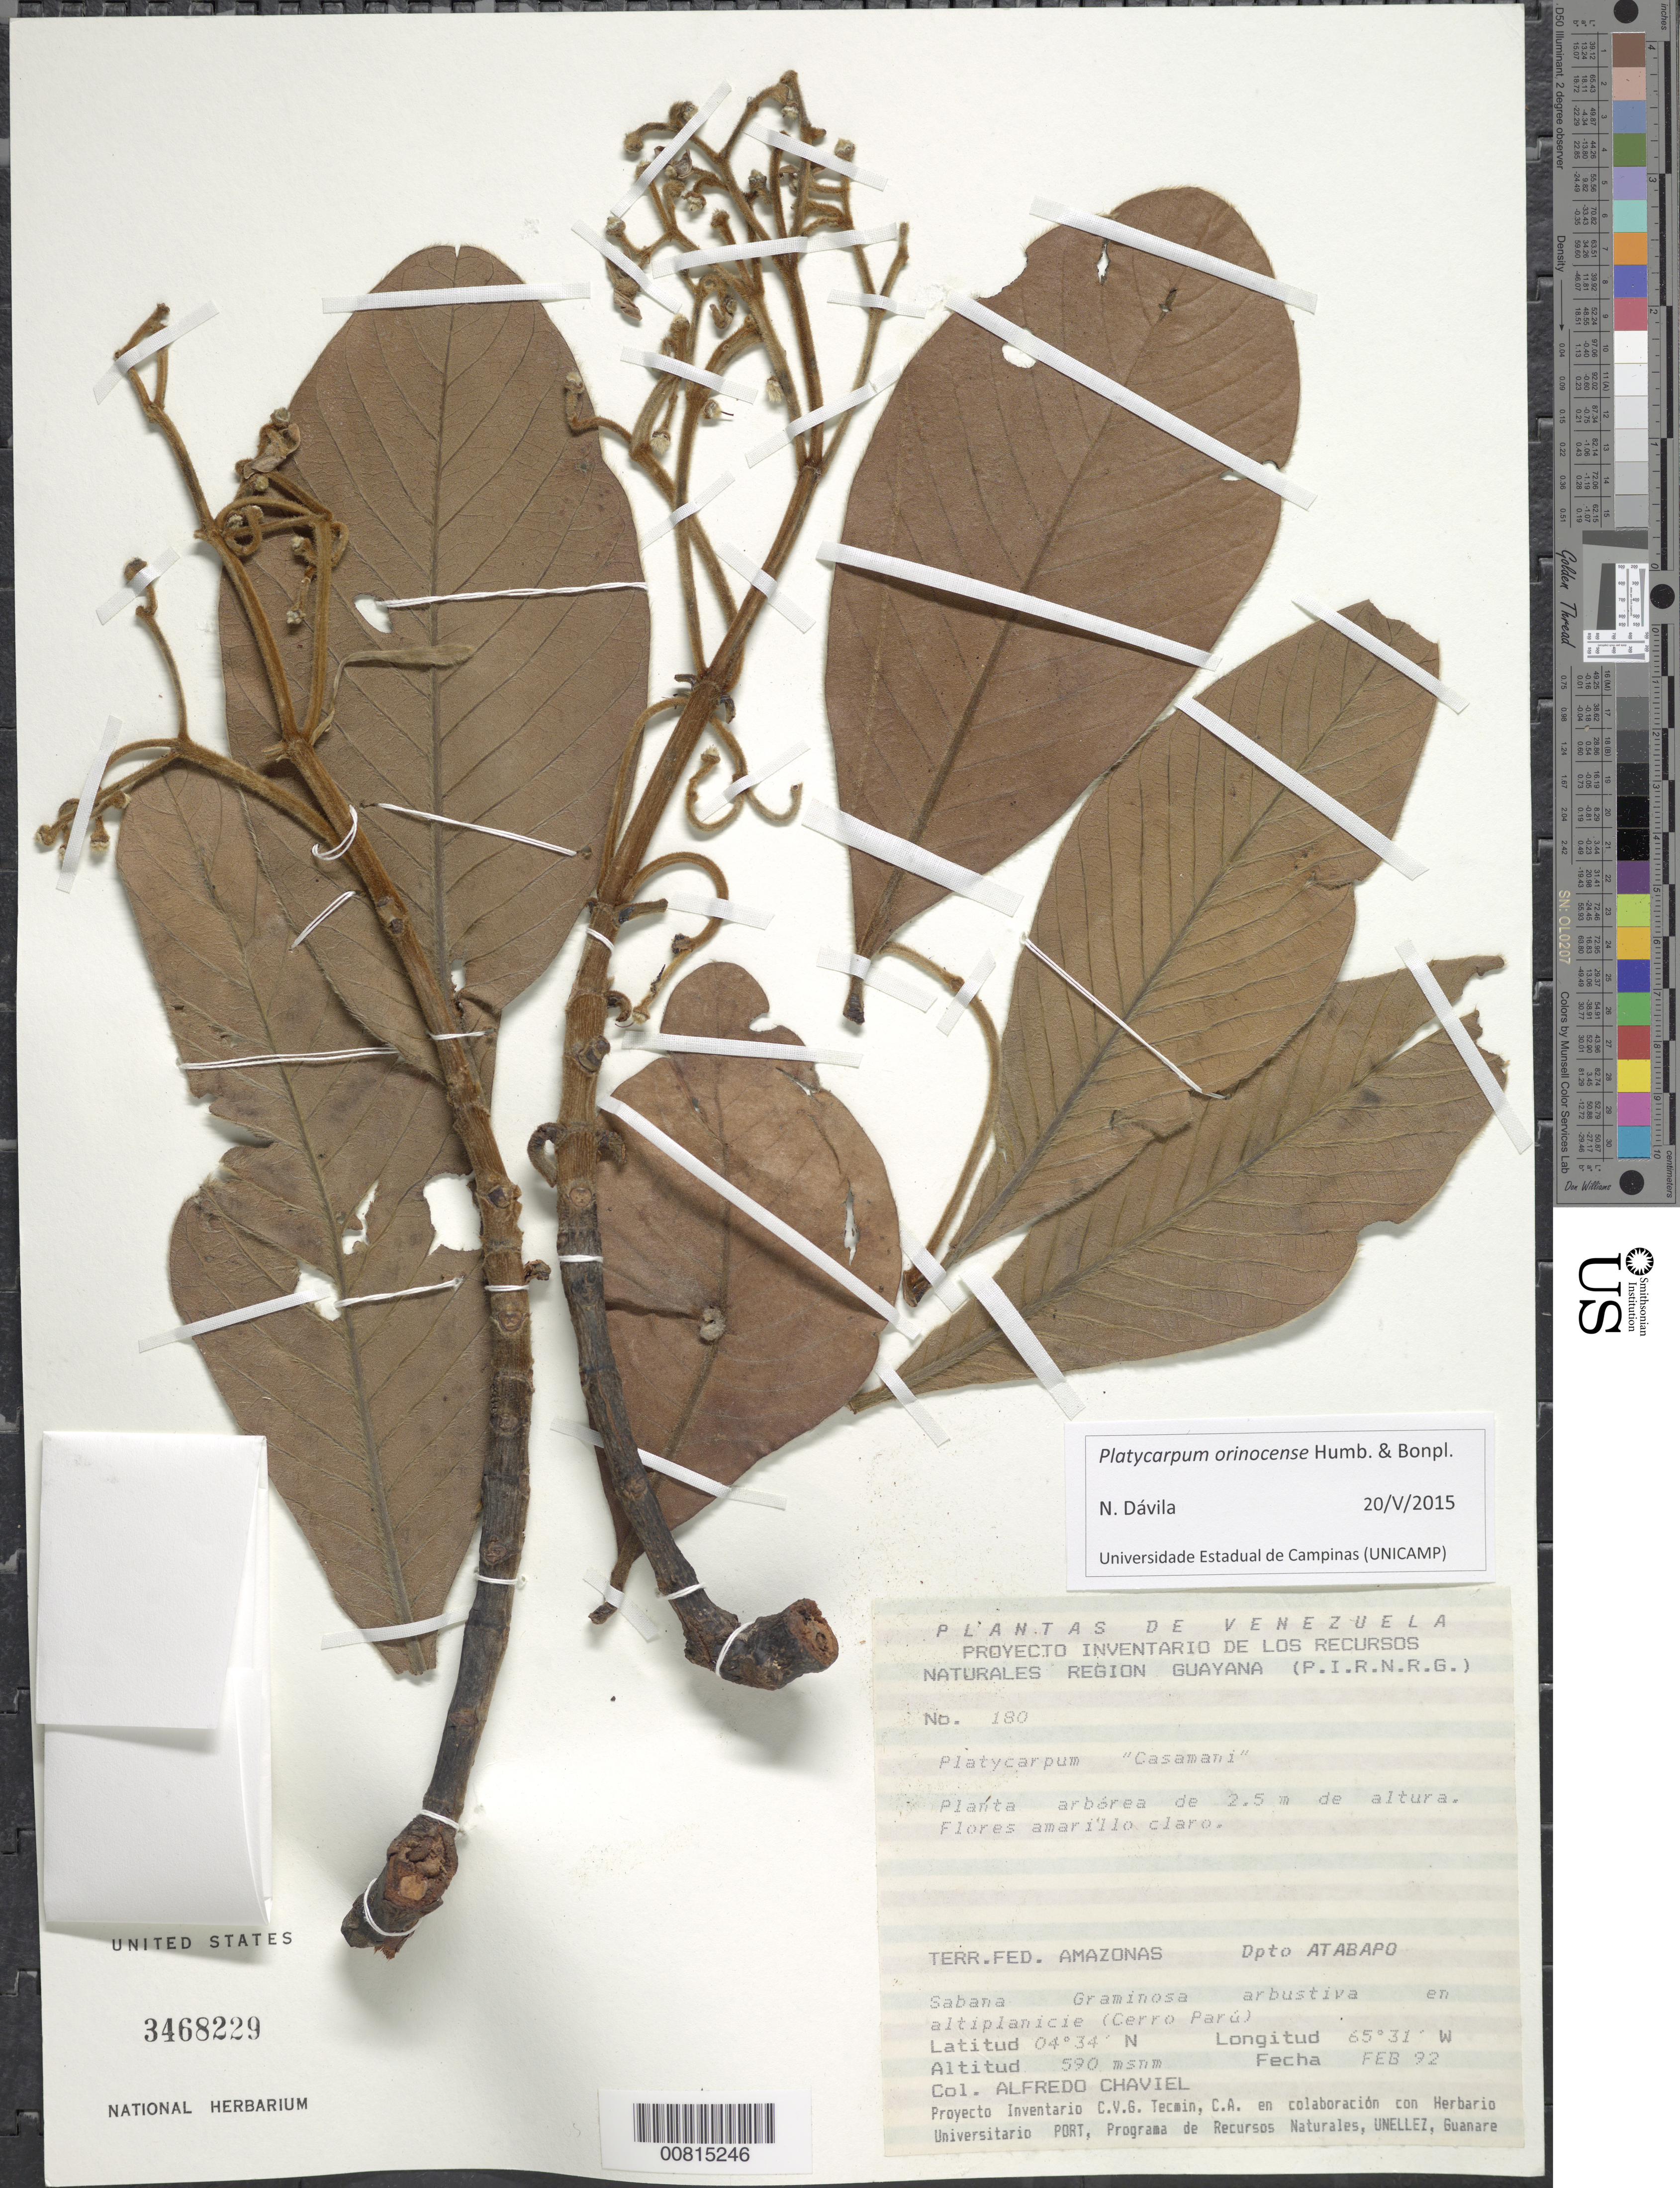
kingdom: Plantae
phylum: Tracheophyta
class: Magnoliopsida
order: Gentianales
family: Rubiaceae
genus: Platycarpum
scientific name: Platycarpum orinocense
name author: Bonpl.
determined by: Davila, N.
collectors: A. Chaviel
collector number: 180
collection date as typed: Feb-92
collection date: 1992-02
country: Venezuela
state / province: Amazonas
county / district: Atabapo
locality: Cerro Parú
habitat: Sabana graminosa arbustiva en altiplanicie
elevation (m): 590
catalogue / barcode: US 3468229